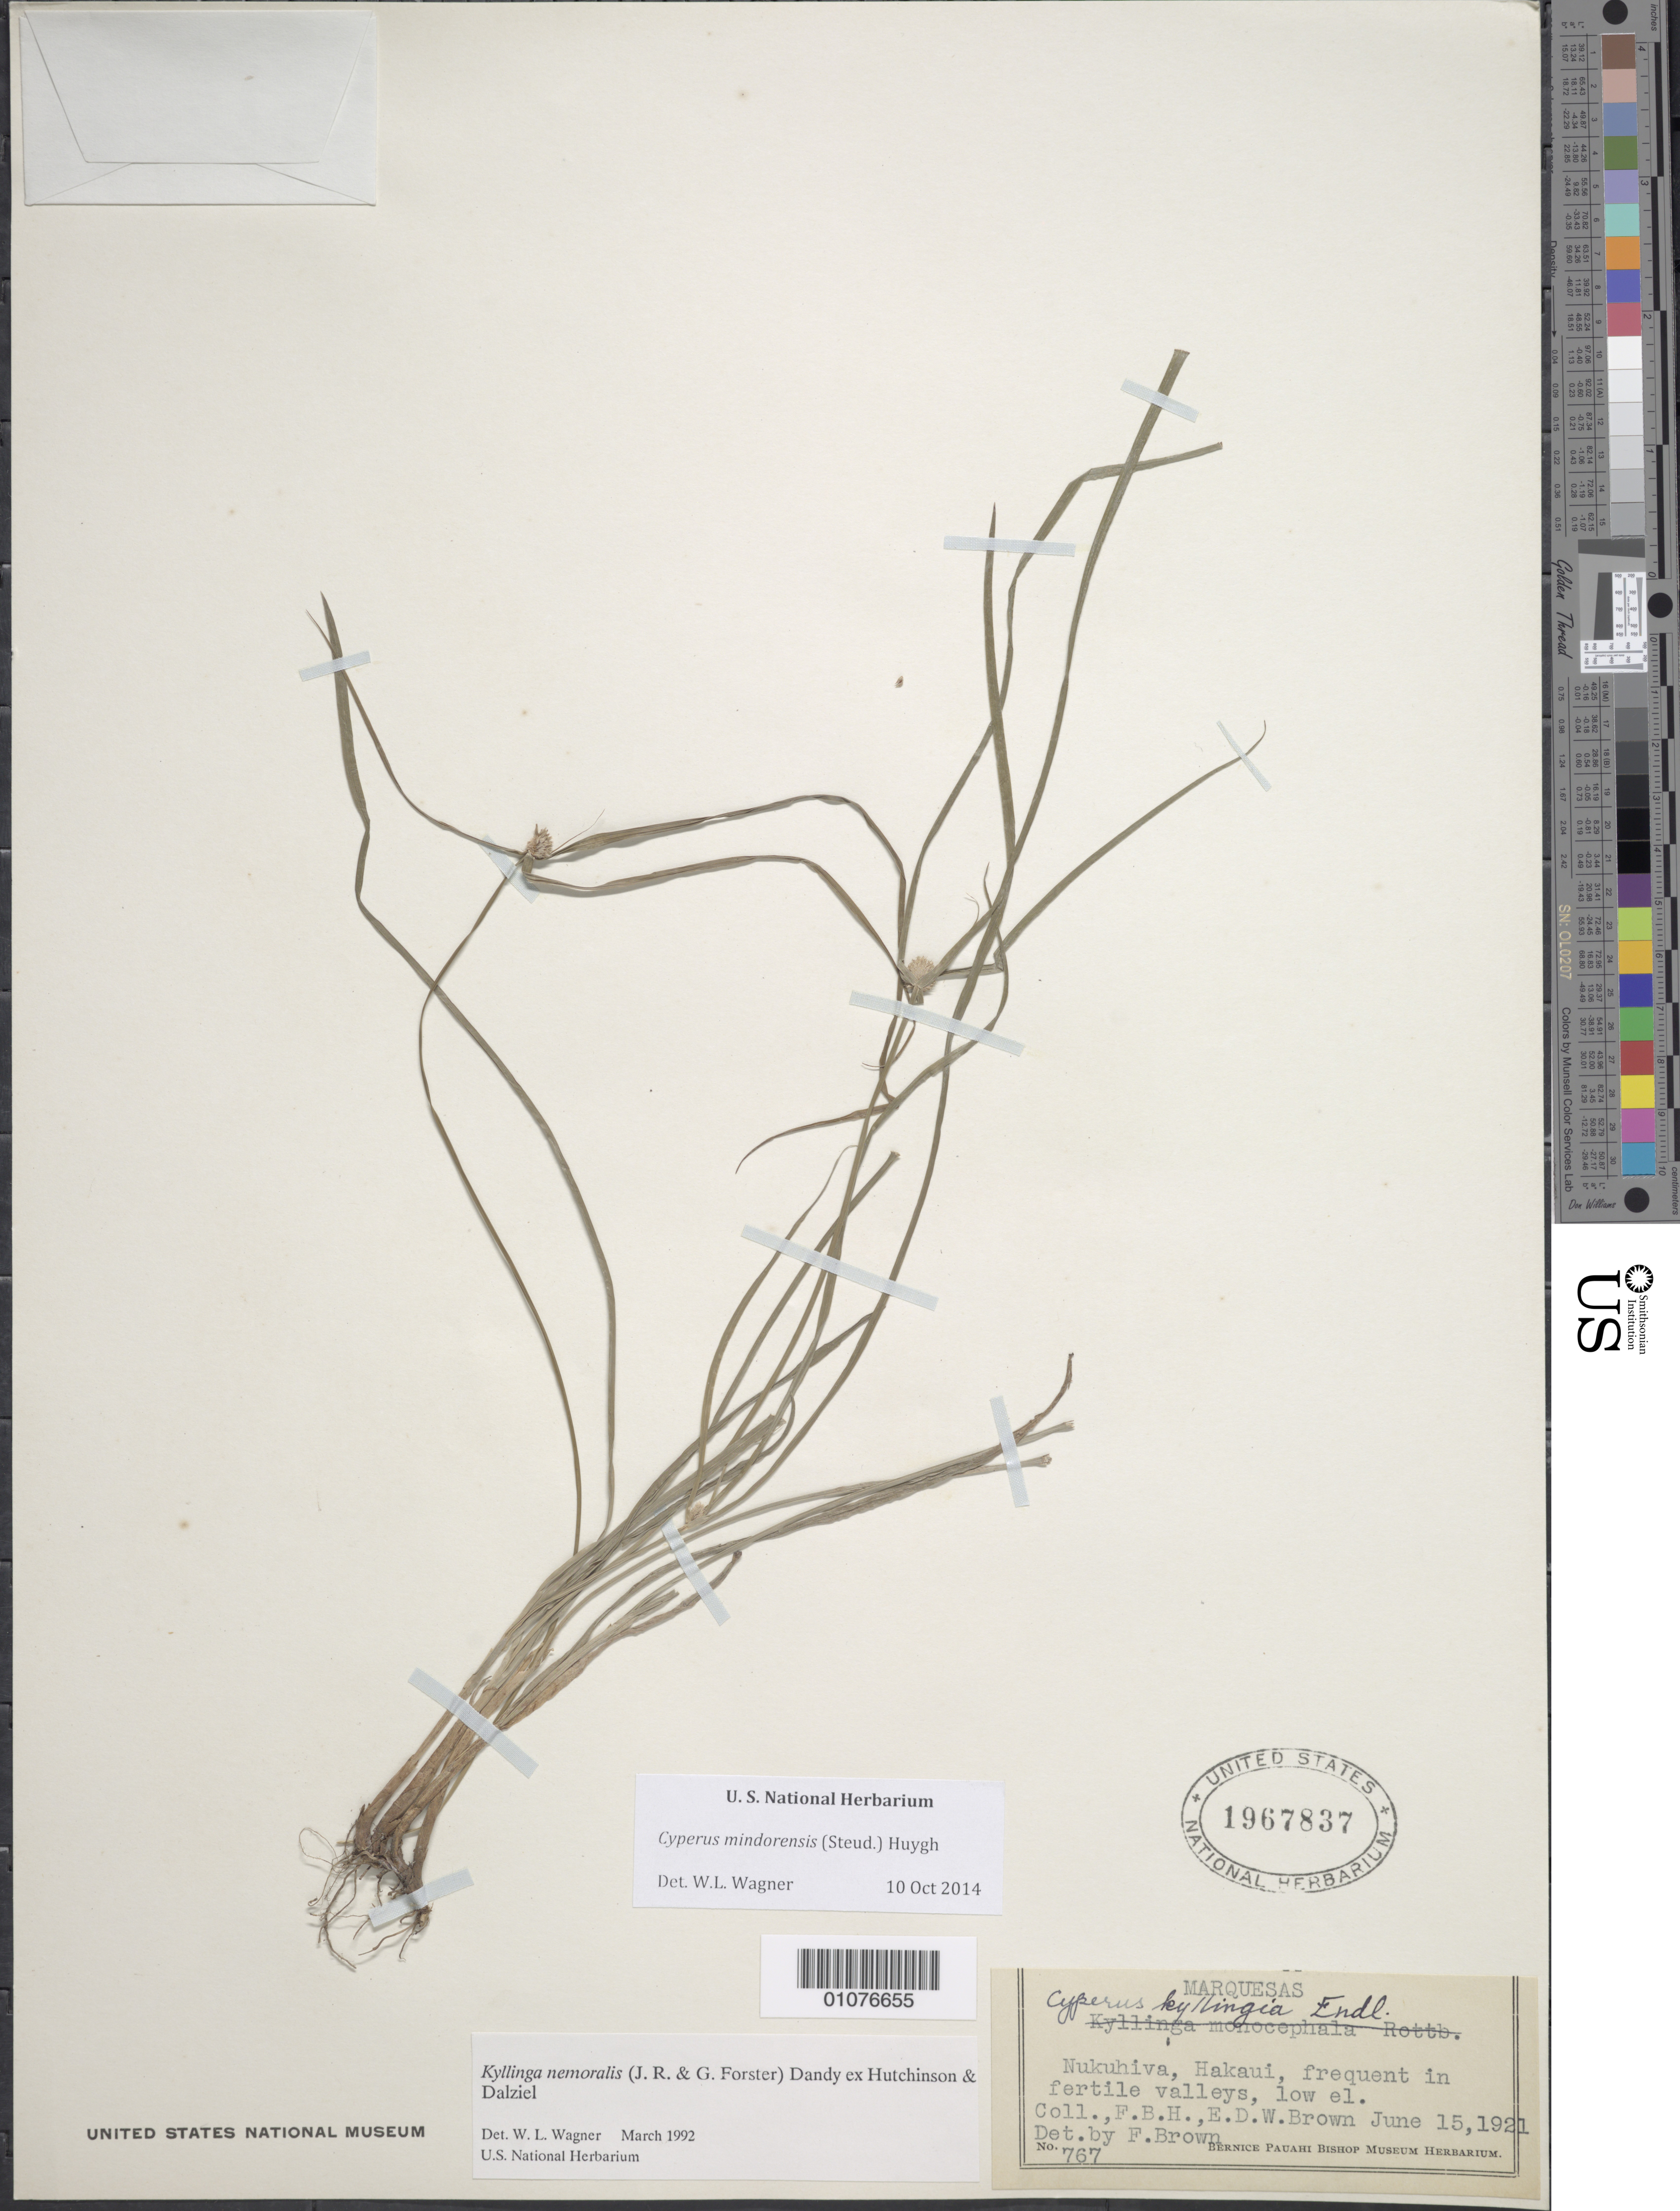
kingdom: Plantae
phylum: Tracheophyta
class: Liliopsida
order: Poales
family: Cyperaceae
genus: Cyperus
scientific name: Cyperus mindorensis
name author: (Steud.) Huygh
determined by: Lorence, David H., (PTBG), National Tropical Botanical Garden (UNITED STATES)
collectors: F. Brown & E. Brown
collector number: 767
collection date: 1921-06-15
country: French Polynesia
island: Nuku Hiva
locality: Hakaui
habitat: Frequent in fertile valleys, low elevation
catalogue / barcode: US 1967837